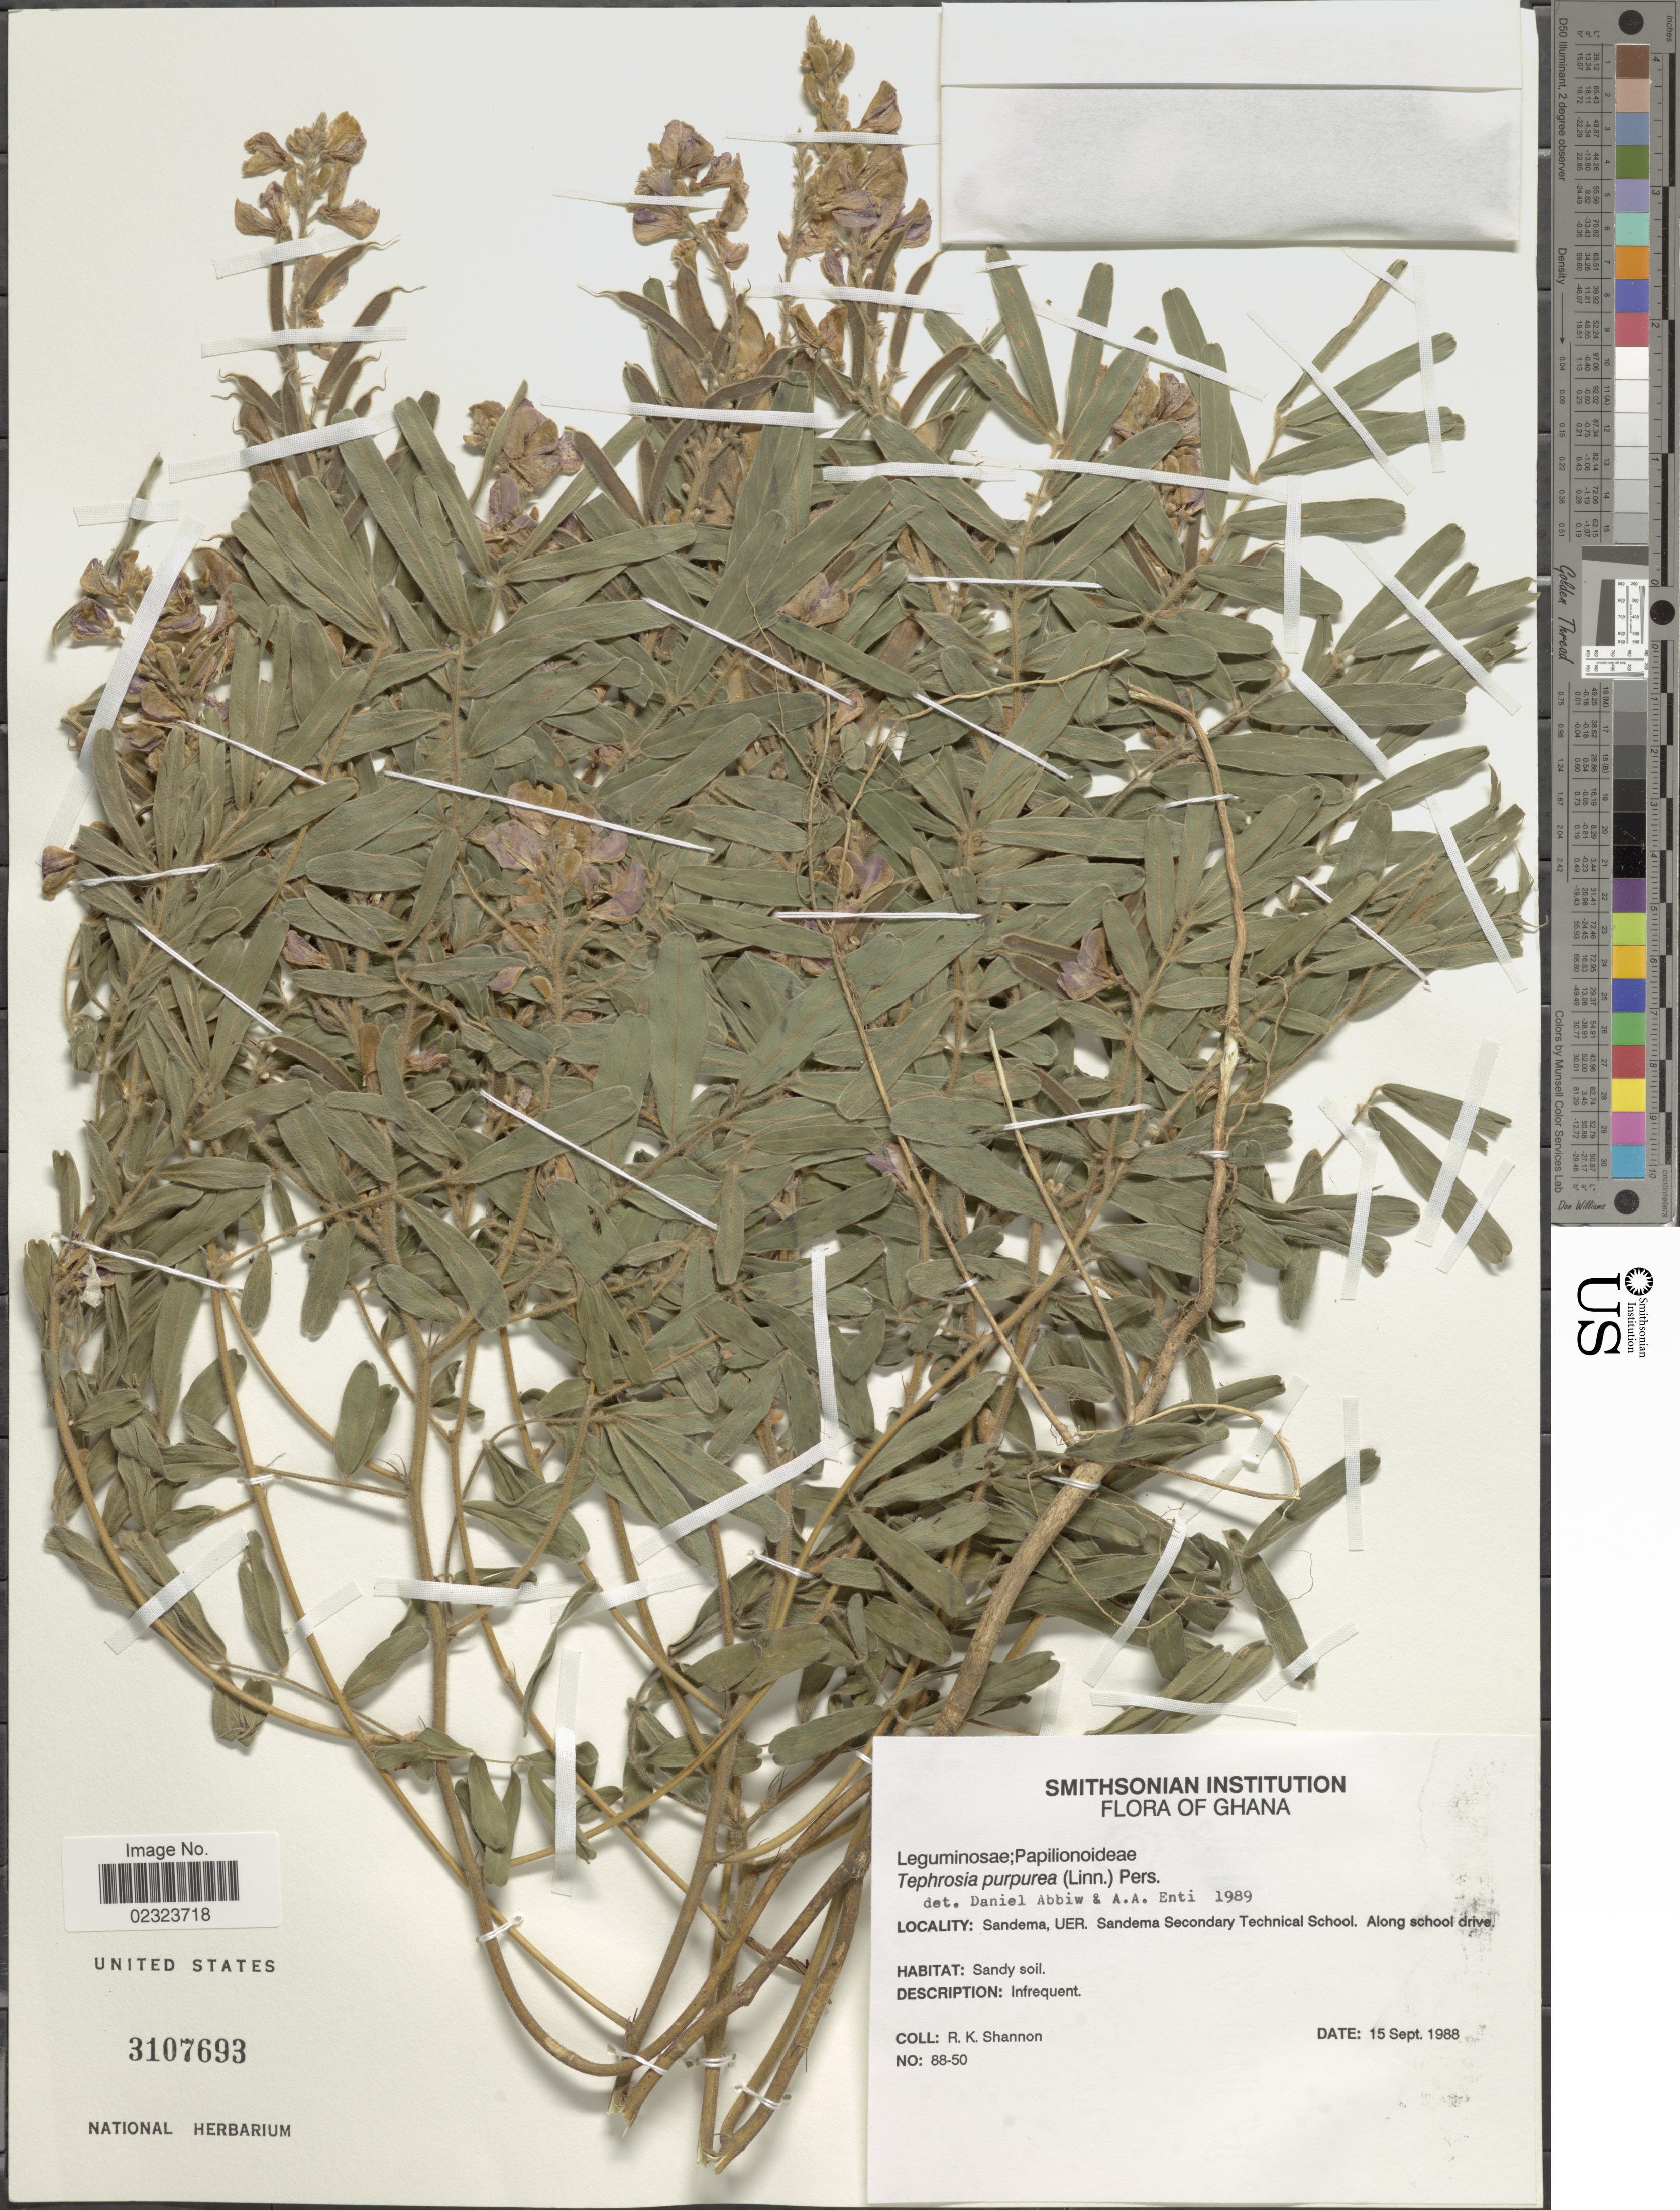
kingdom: Plantae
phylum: Tracheophyta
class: Magnoliopsida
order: Fabales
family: Fabaceae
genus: Tephrosia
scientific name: Tephrosia purpurea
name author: (L.) Pers.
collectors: R. Shannon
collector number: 88-50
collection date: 1988-09-15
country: Ghana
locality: Sandema, UER, Sandema Secondary Technical School, Along school drive.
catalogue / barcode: US 3107693